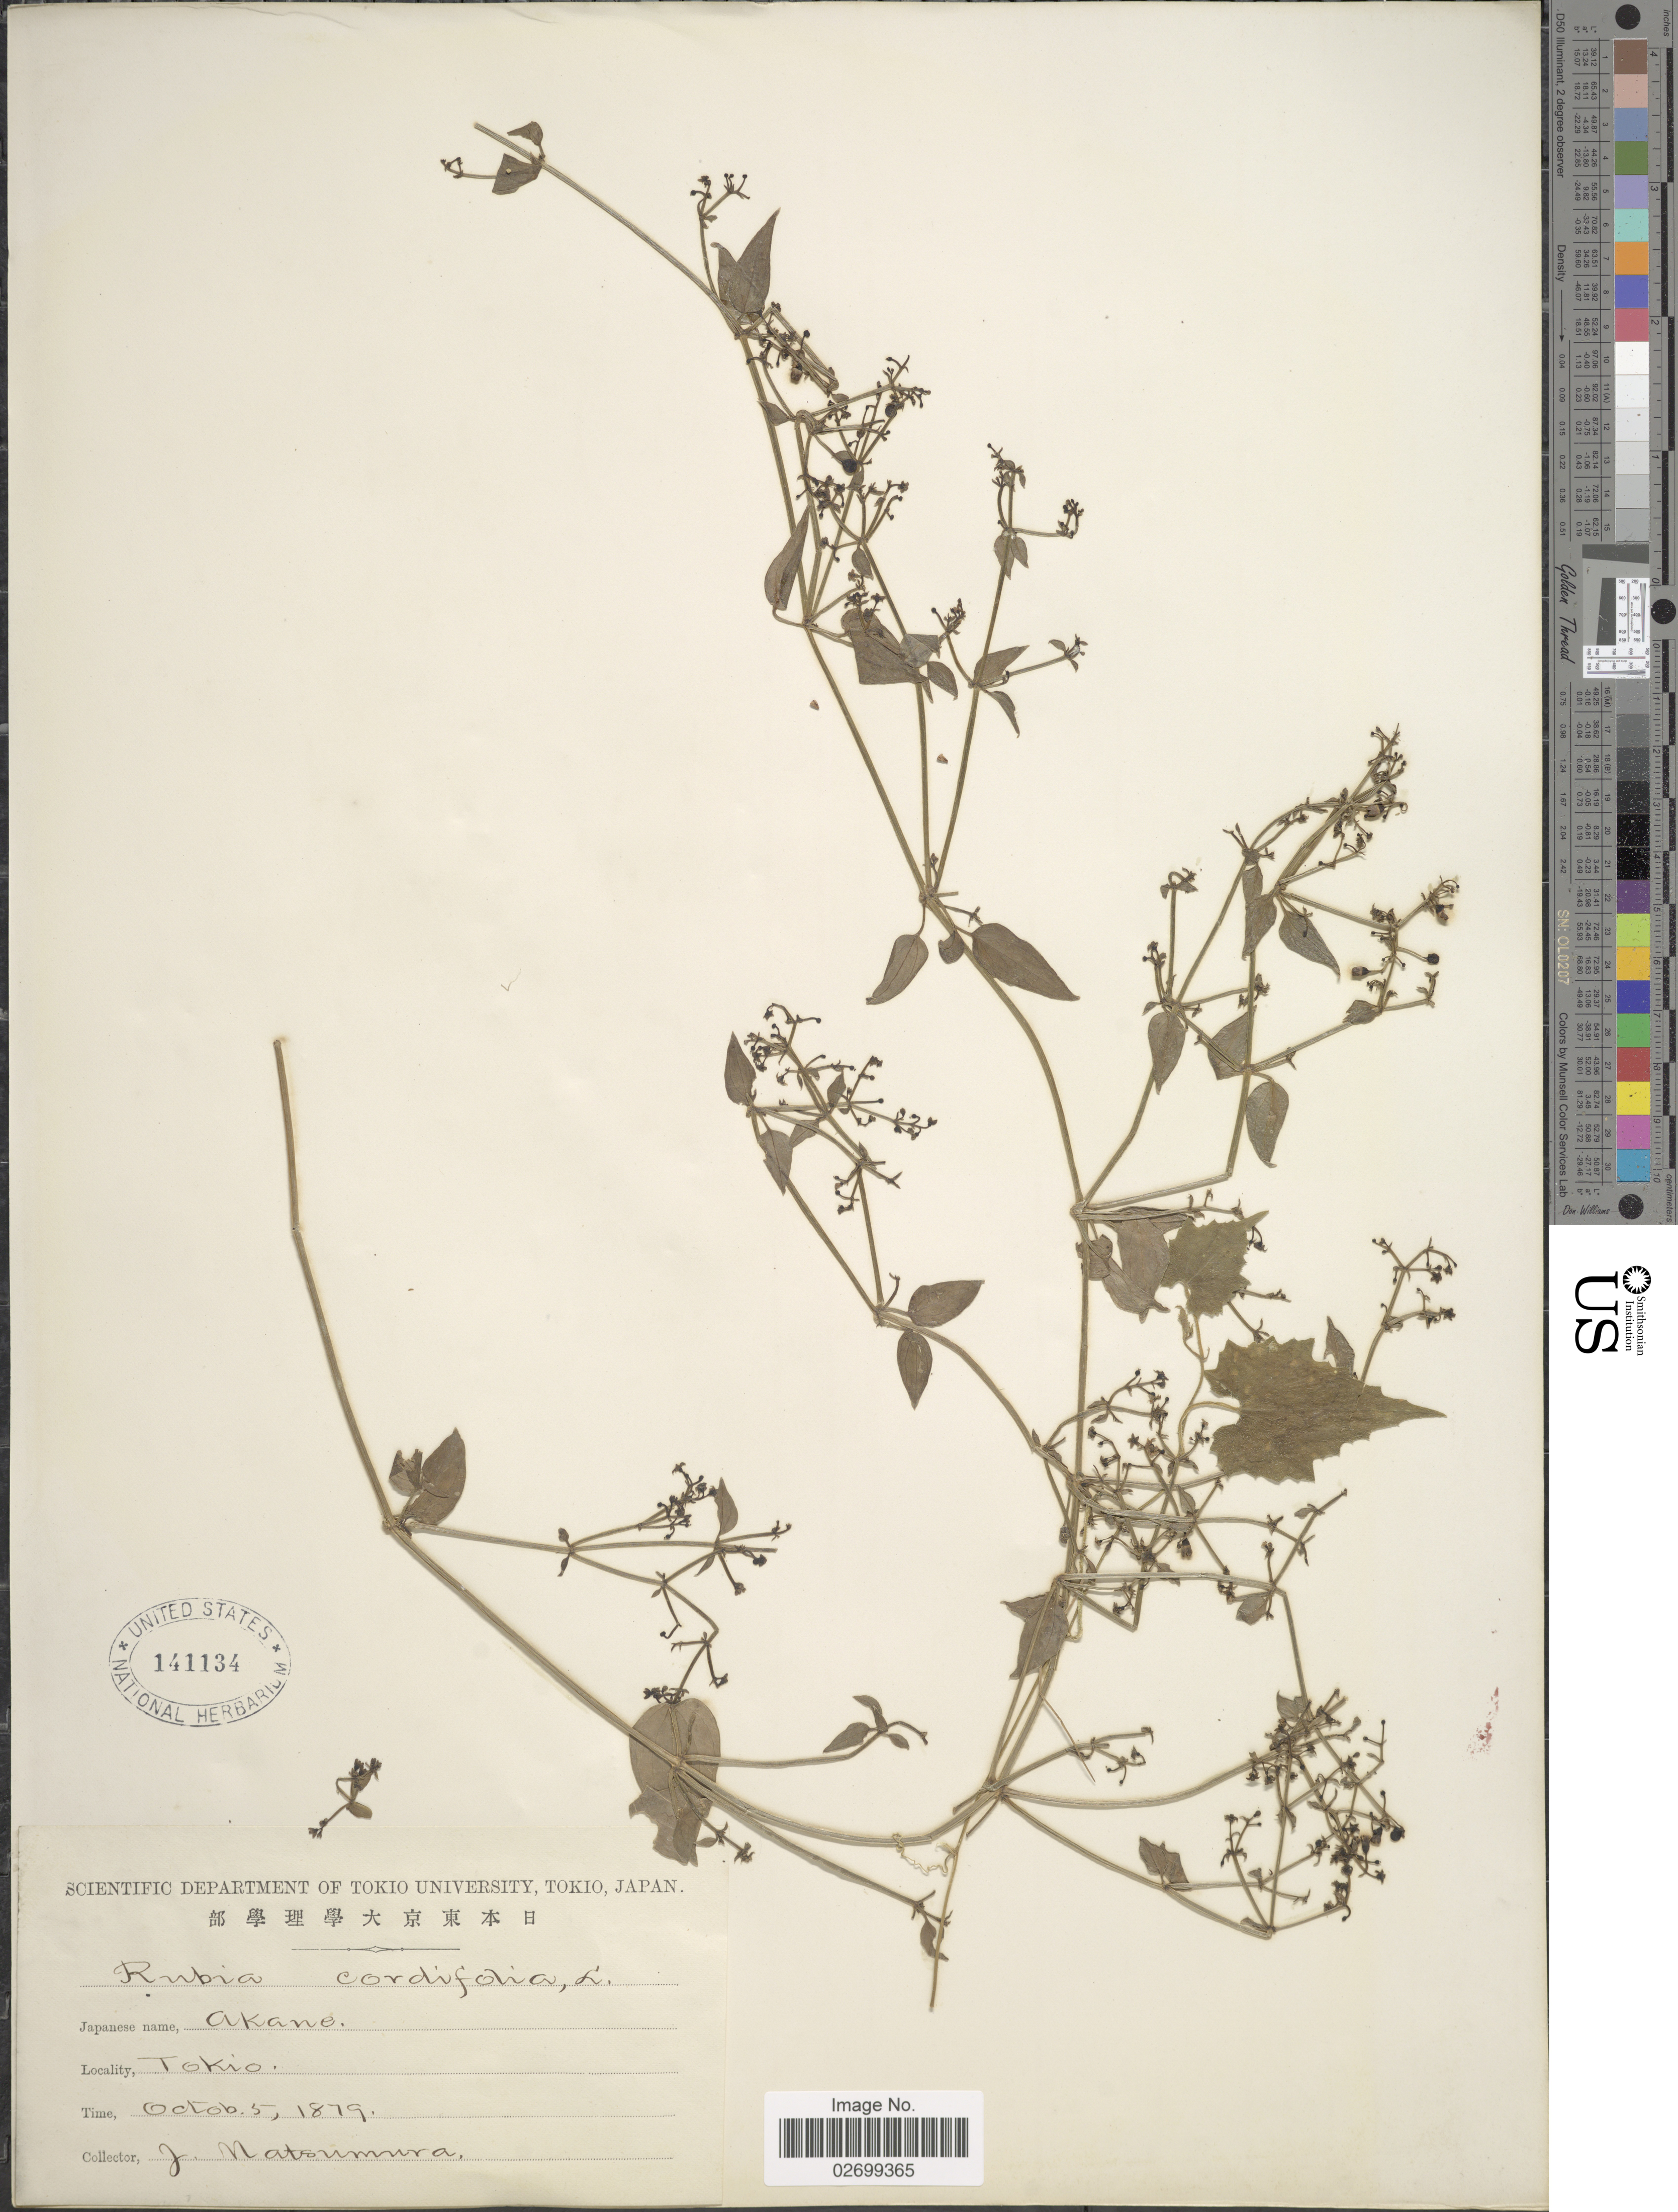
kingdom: Plantae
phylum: Tracheophyta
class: Magnoliopsida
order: Gentianales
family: Rubiaceae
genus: Rubia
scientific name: Rubia akane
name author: Nakai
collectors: J. Natsumura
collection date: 1879-10-05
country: Japan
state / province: Tokyo, Federal City of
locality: Tokio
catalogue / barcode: US 141134